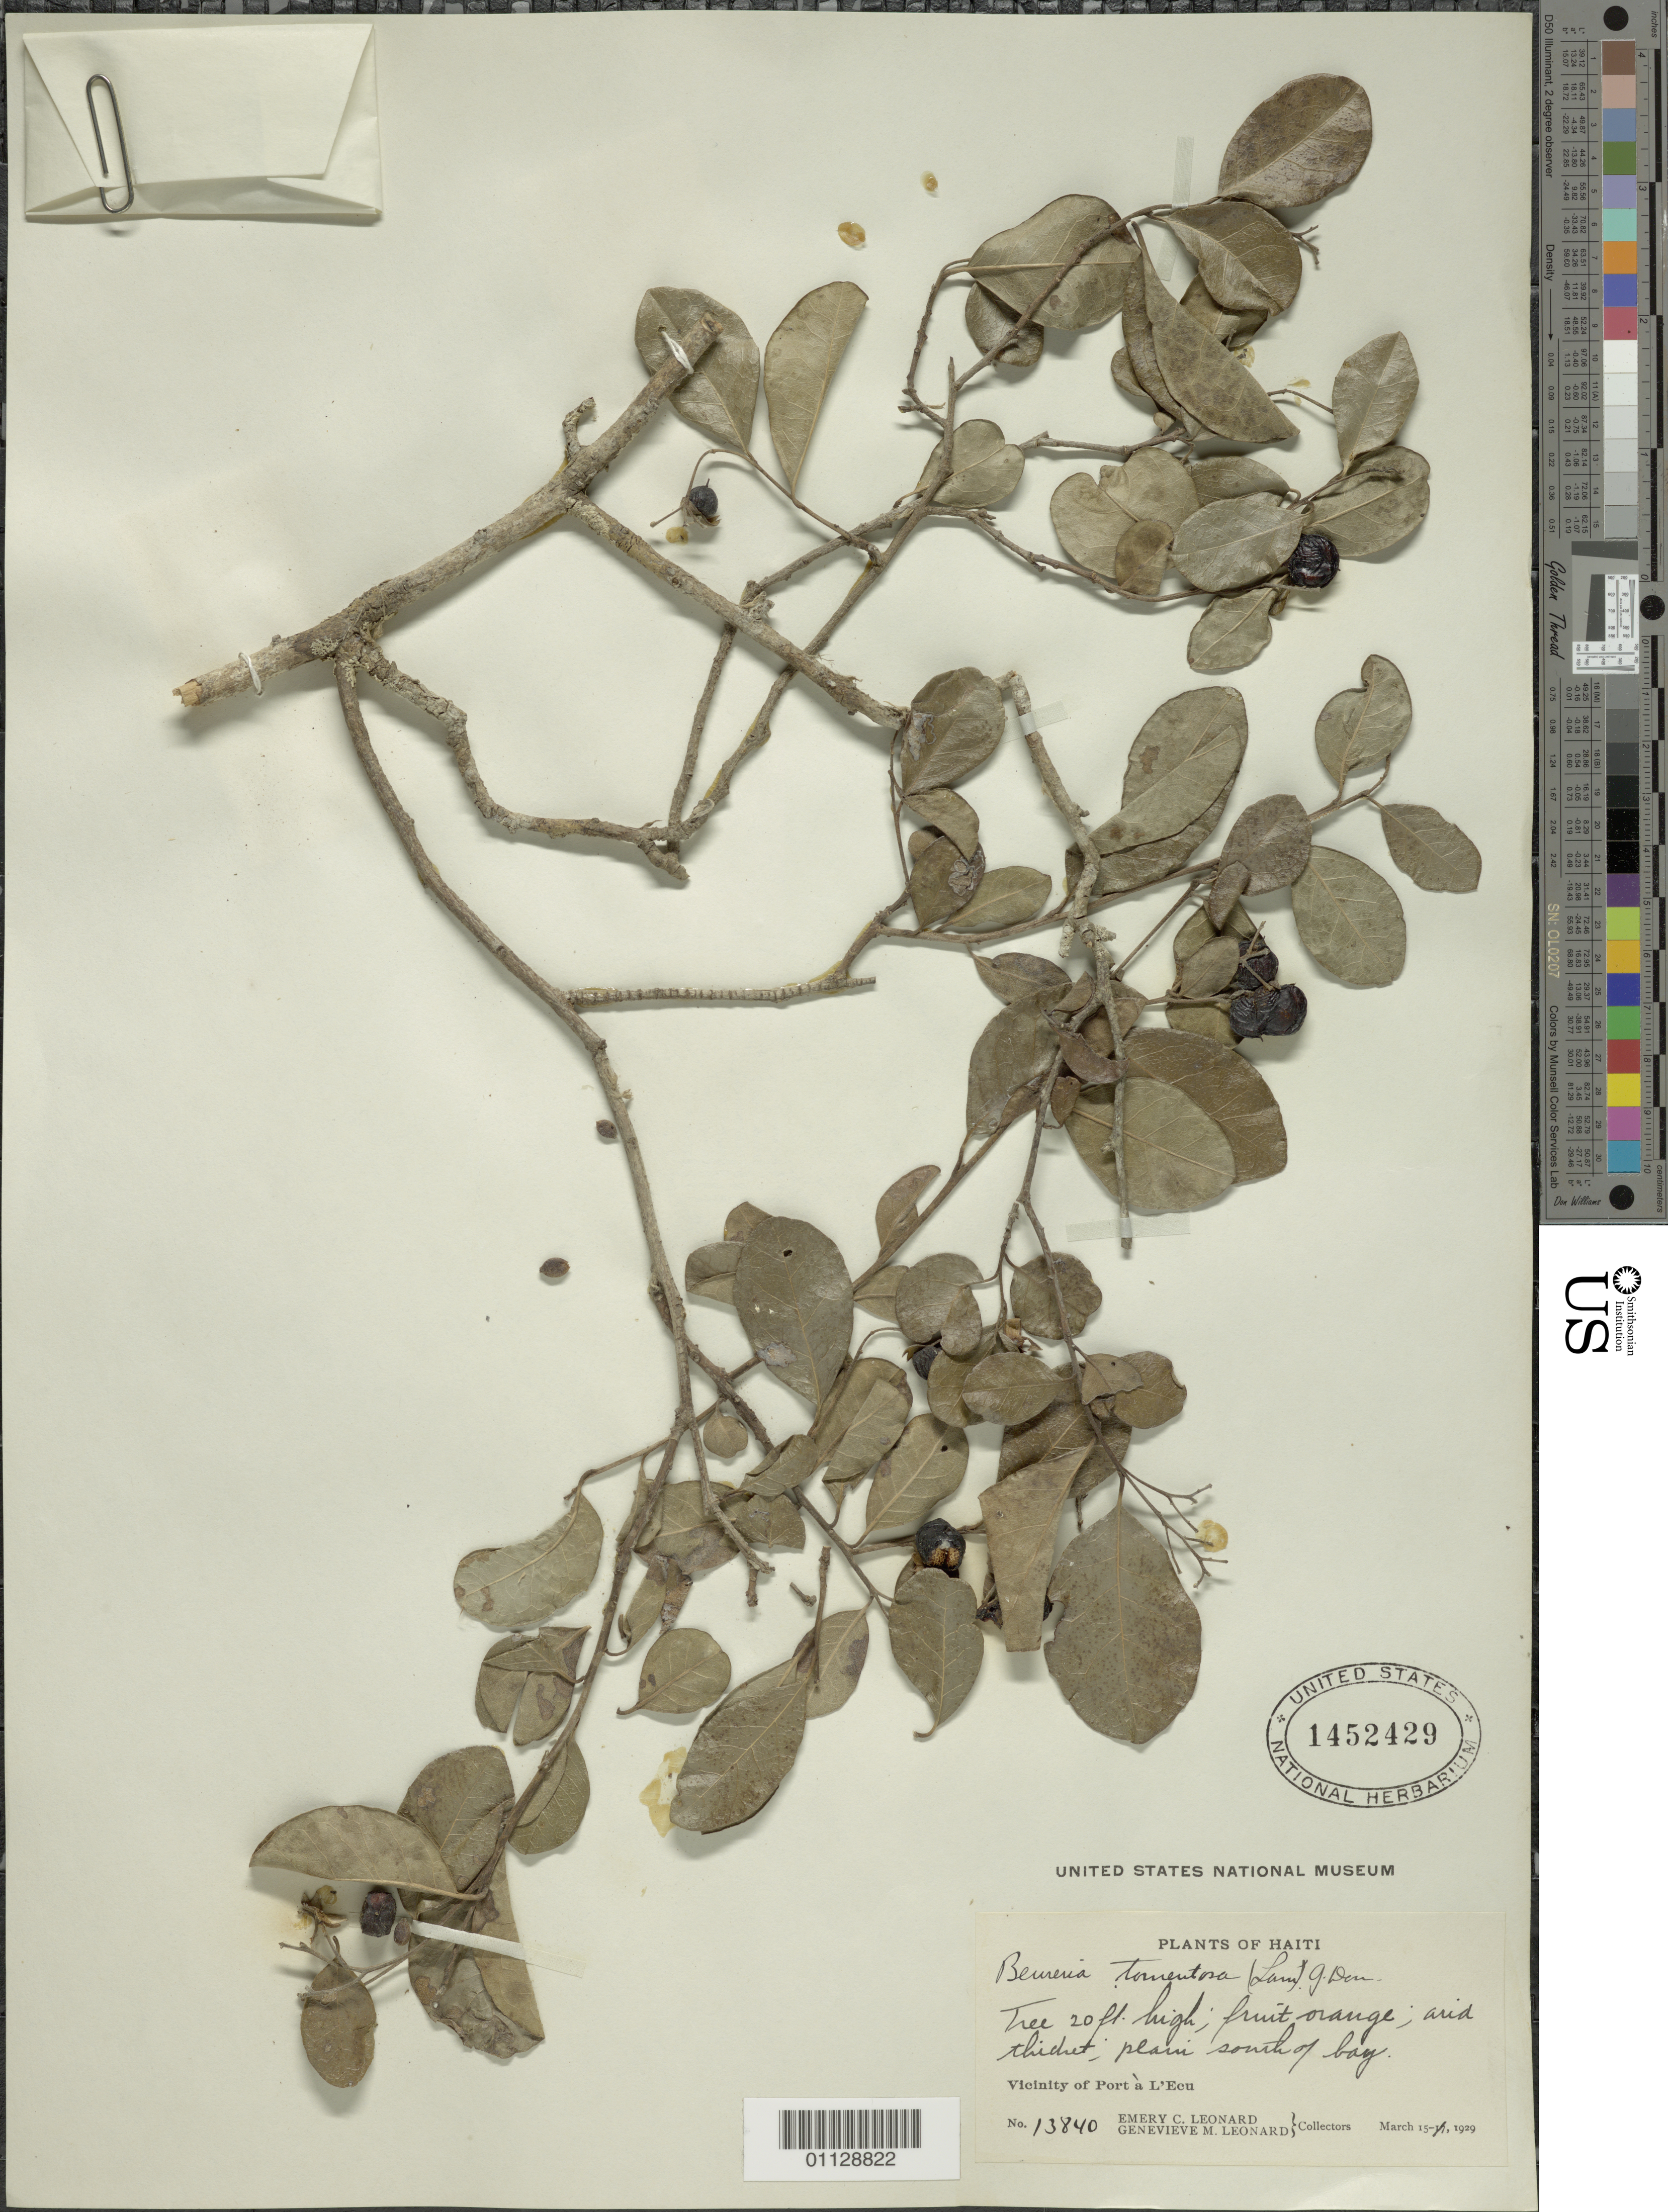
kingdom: Plantae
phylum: Tracheophyta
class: Magnoliopsida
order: Boraginales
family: Ehretiaceae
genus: Bourreria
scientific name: Bourreria tomentosa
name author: (Lam.) G. Don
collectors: E. C. Leonard & G. M. Leonard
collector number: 13840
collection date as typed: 15 Mar 1929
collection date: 1929-03-15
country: Haiti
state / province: Nord-Óuest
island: Hispaniola I.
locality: Plain south of bay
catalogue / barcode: US 1452429